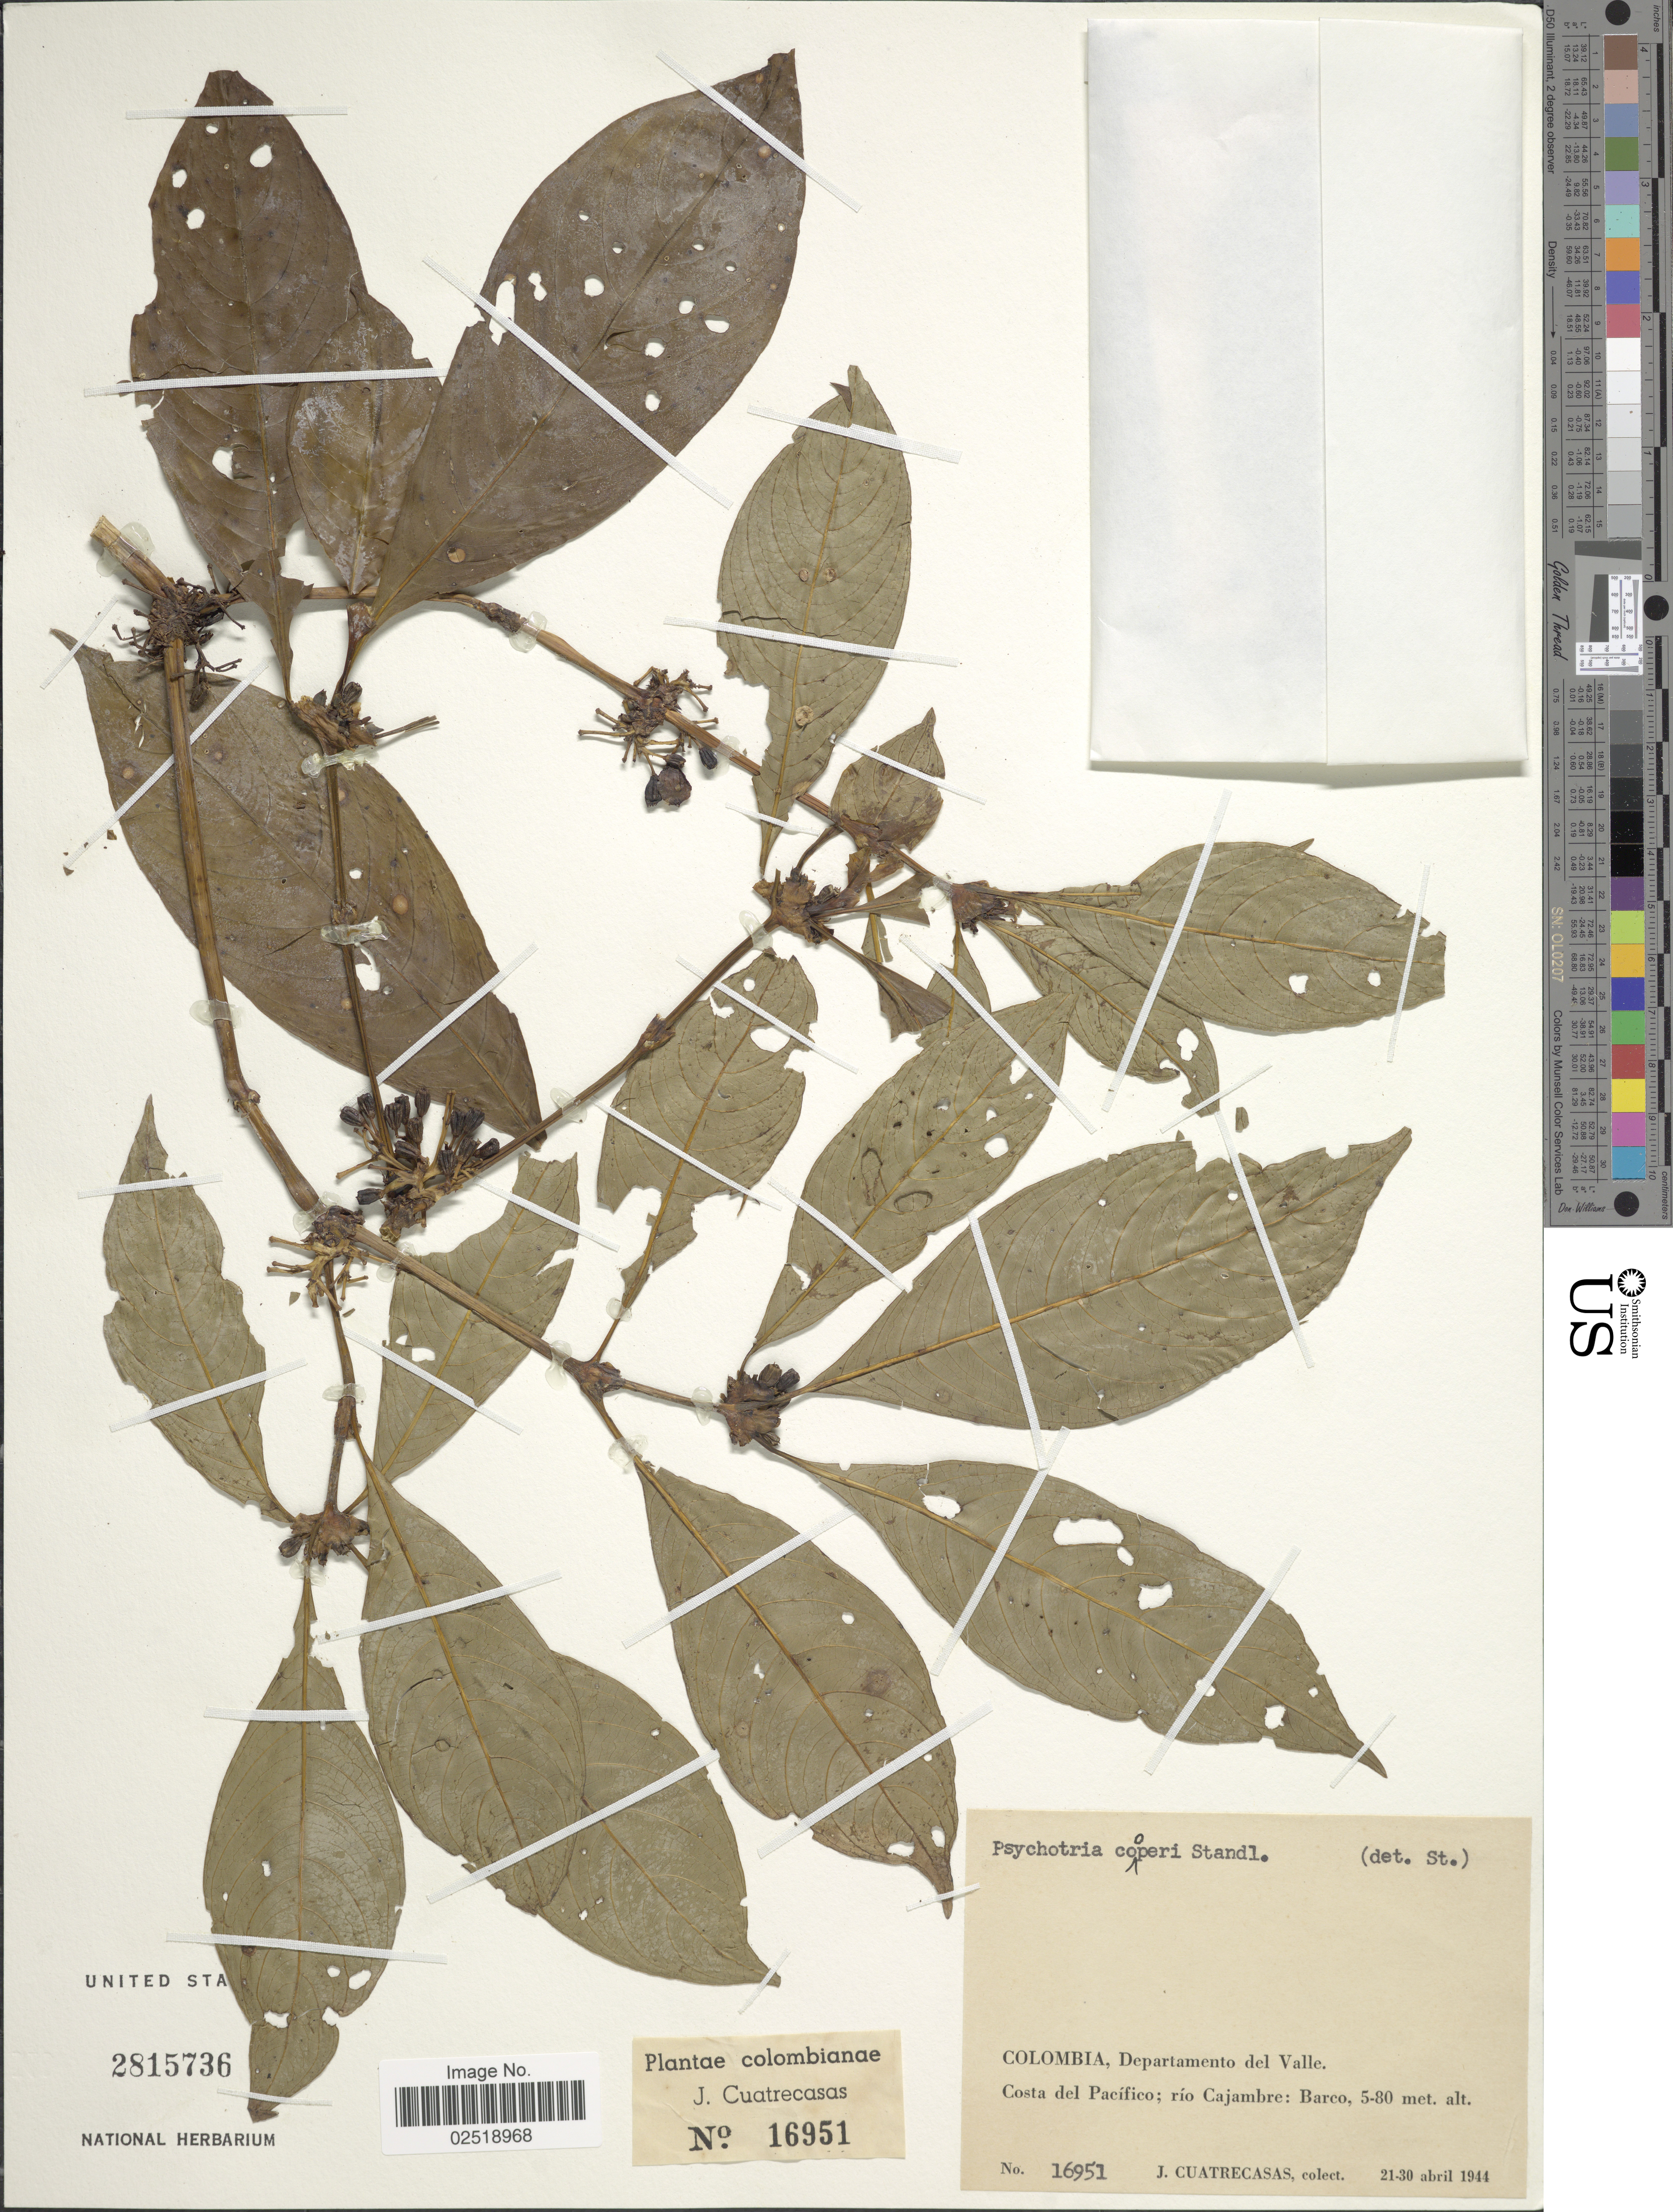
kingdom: Plantae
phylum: Tracheophyta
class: Magnoliopsida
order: Gentianales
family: Rubiaceae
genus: Psychotria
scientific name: Psychotria cooperi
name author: Standl.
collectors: J. Cuatrecasas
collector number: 16951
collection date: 1944-04-21/1944-04-30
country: Colombia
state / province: Valle del Cauca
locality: Departamento del Valle, Costa del Pacífico; rio Cajambre: Barco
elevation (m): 5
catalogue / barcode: US 2815736